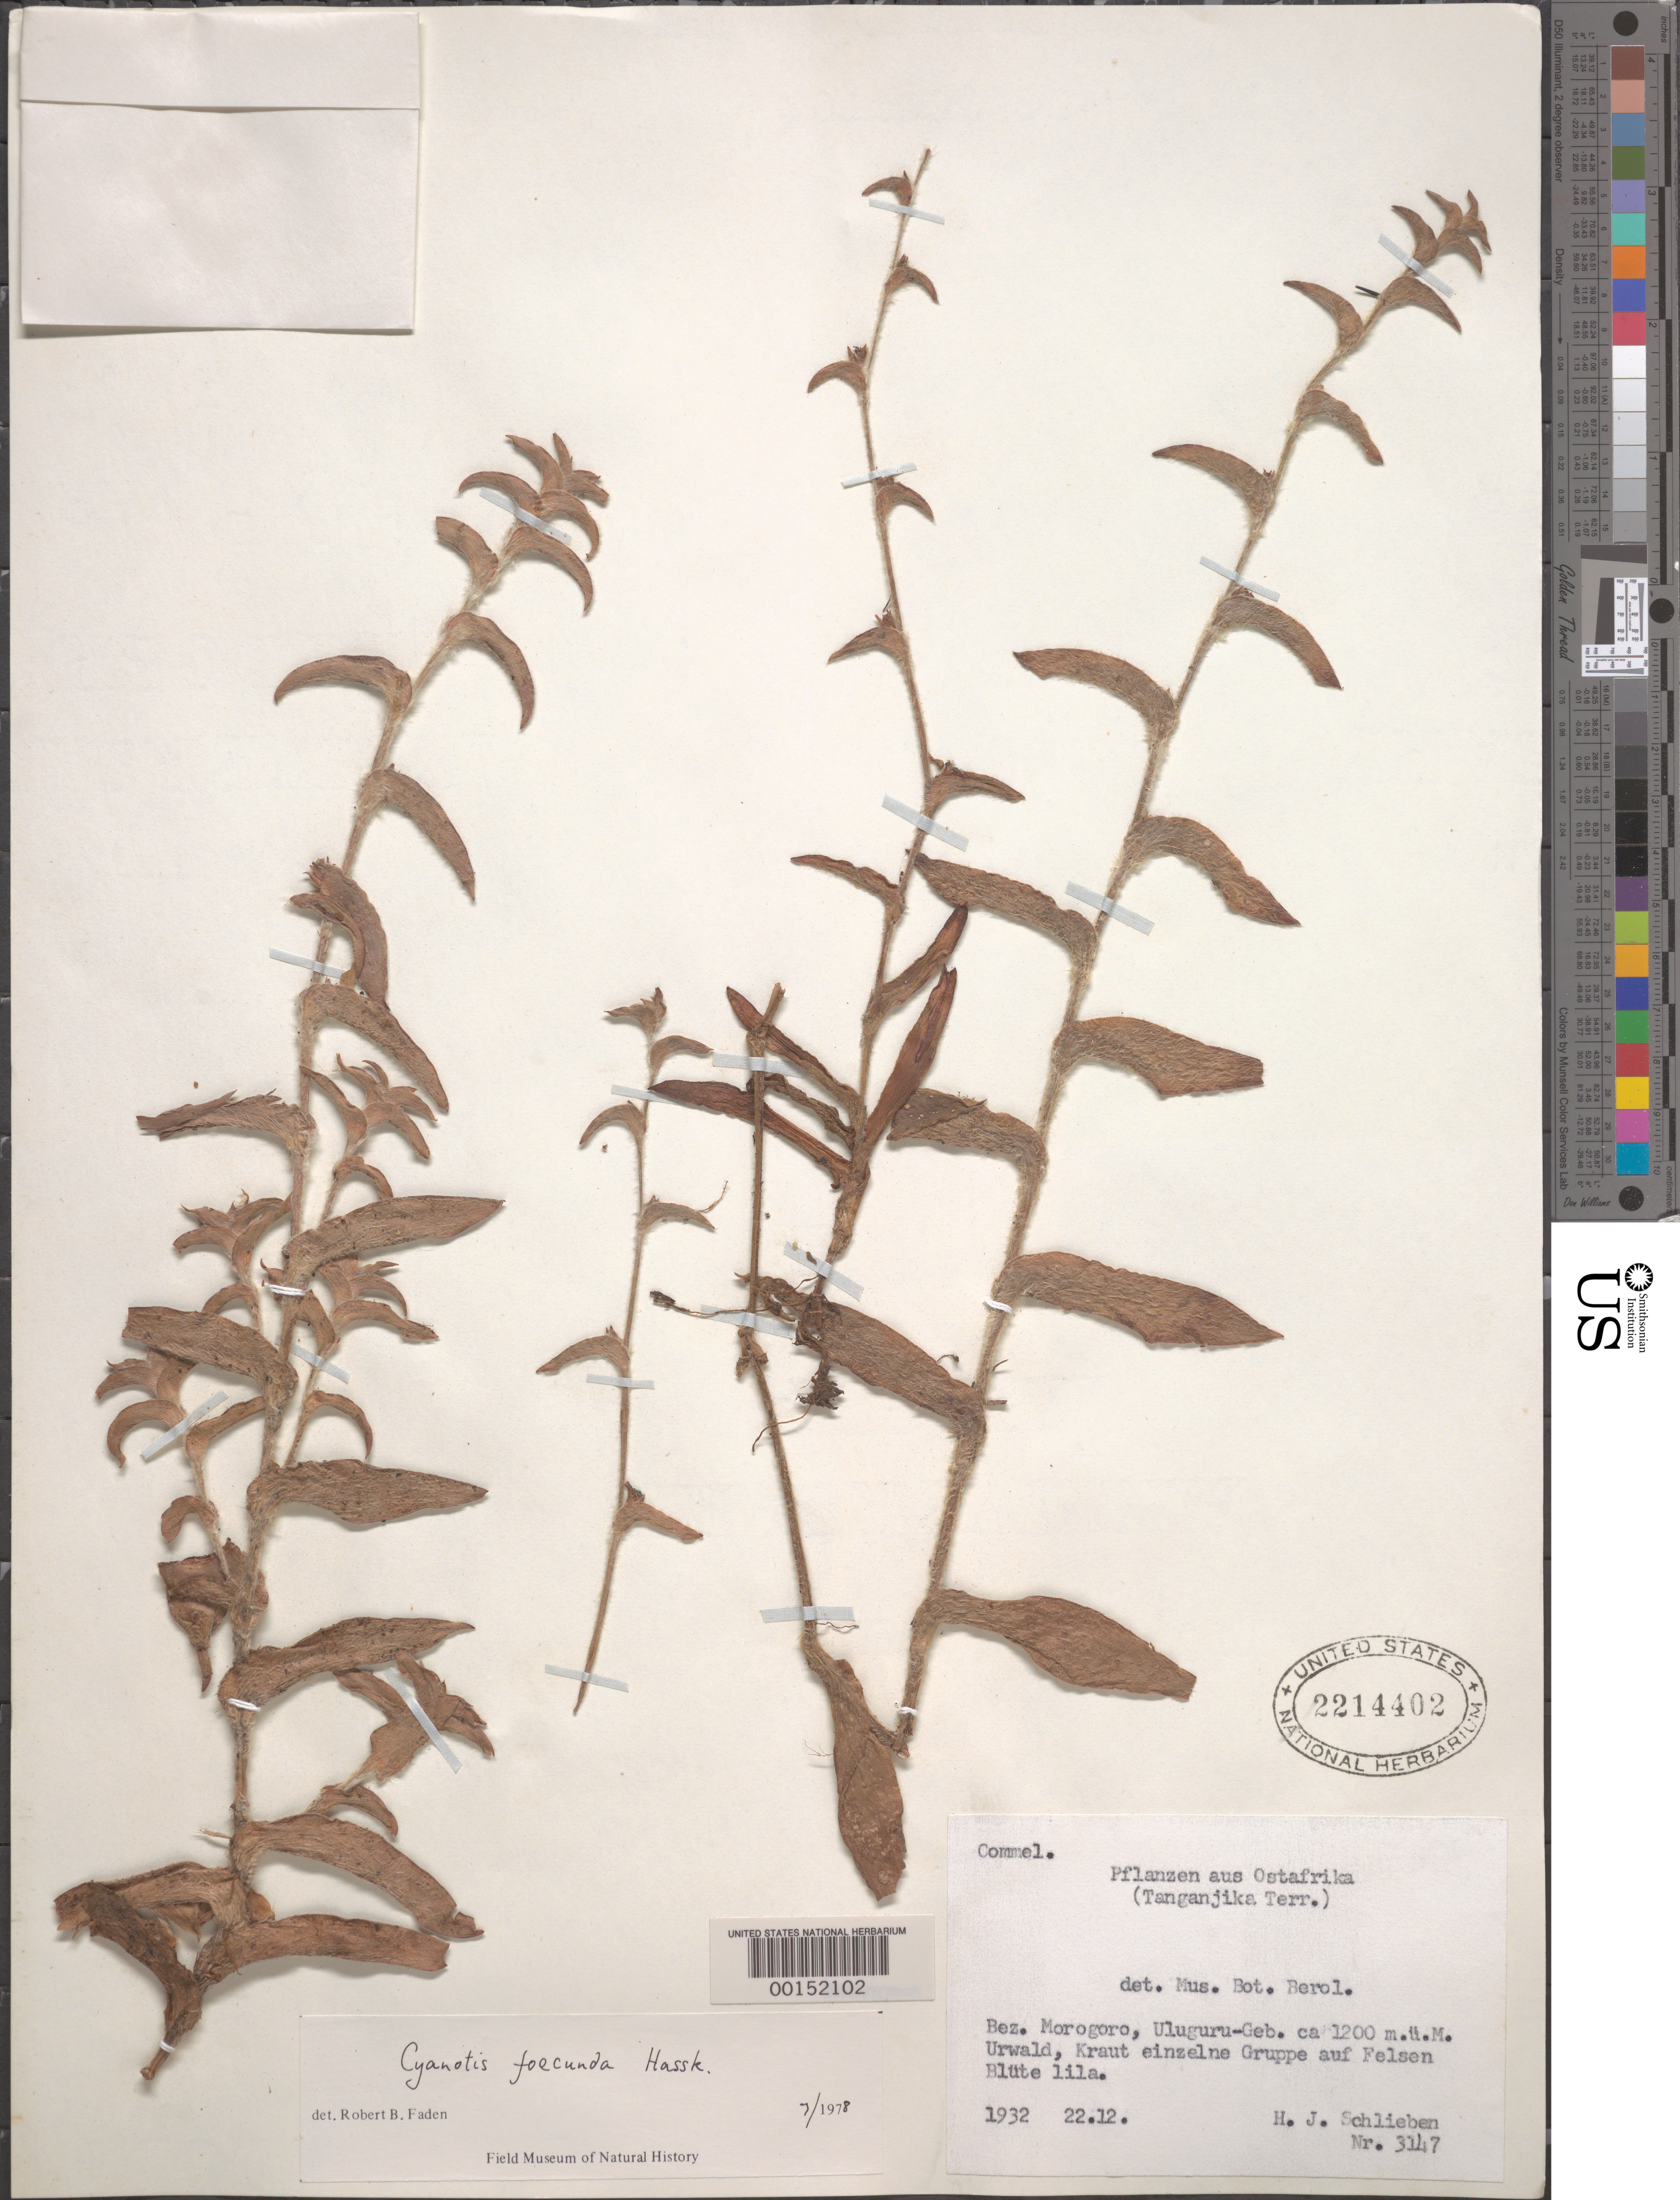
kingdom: Plantae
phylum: Tracheophyta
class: Liliopsida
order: Commelinales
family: Commelinaceae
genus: Cyanotis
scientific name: Cyanotis foecunda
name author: DC. ex Hassk.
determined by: Faden, Robert B., (US), Smithsonian Institution - National Museum of Natural History (UNITED STATES)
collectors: H. J. Schlieben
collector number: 3147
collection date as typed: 22 Dec 1932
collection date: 1932-12-22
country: Tanzania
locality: Morogoro, uluguru-geb.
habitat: Primaeval forest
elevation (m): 1200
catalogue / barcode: US 2214402